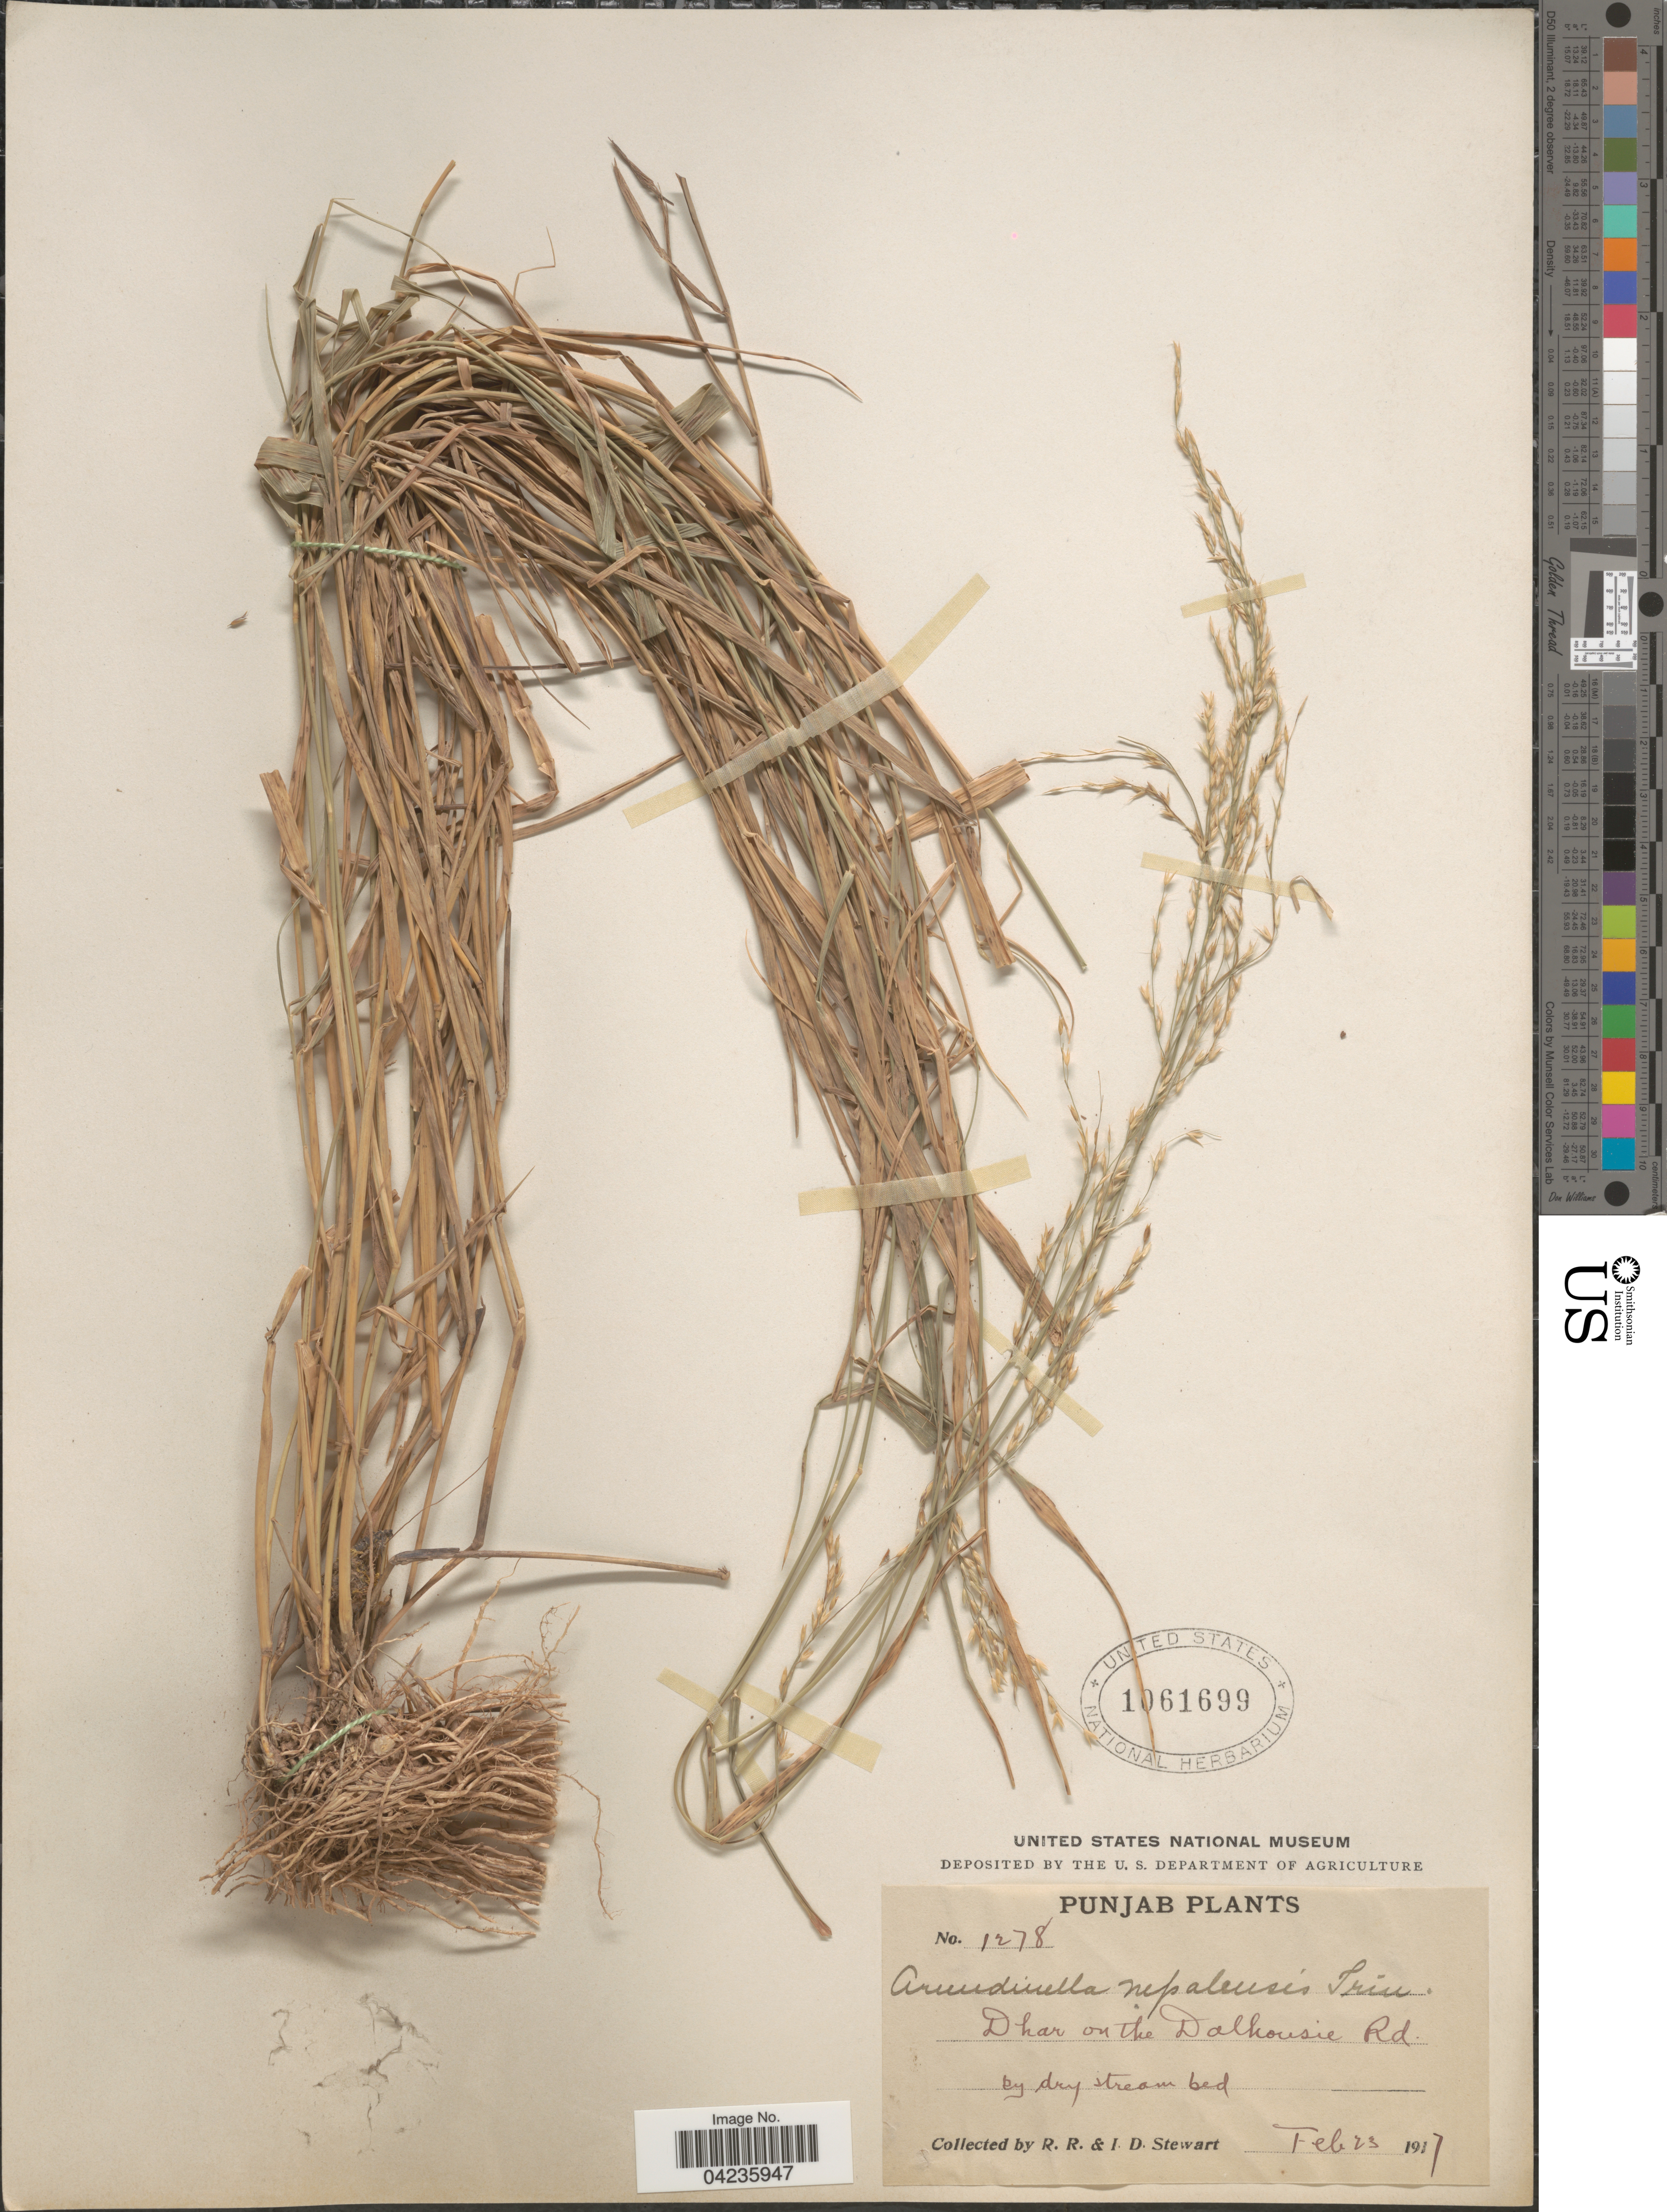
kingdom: Plantae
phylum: Tracheophyta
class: Liliopsida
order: Poales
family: Poaceae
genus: Arundinella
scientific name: Arundinella nepalensis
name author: Trin.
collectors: R. Stewart & I. Stewart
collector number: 1278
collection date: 1917-02-23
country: India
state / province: Punjab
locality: Dhar on the Dalhousie Rd.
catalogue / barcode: US 1061699